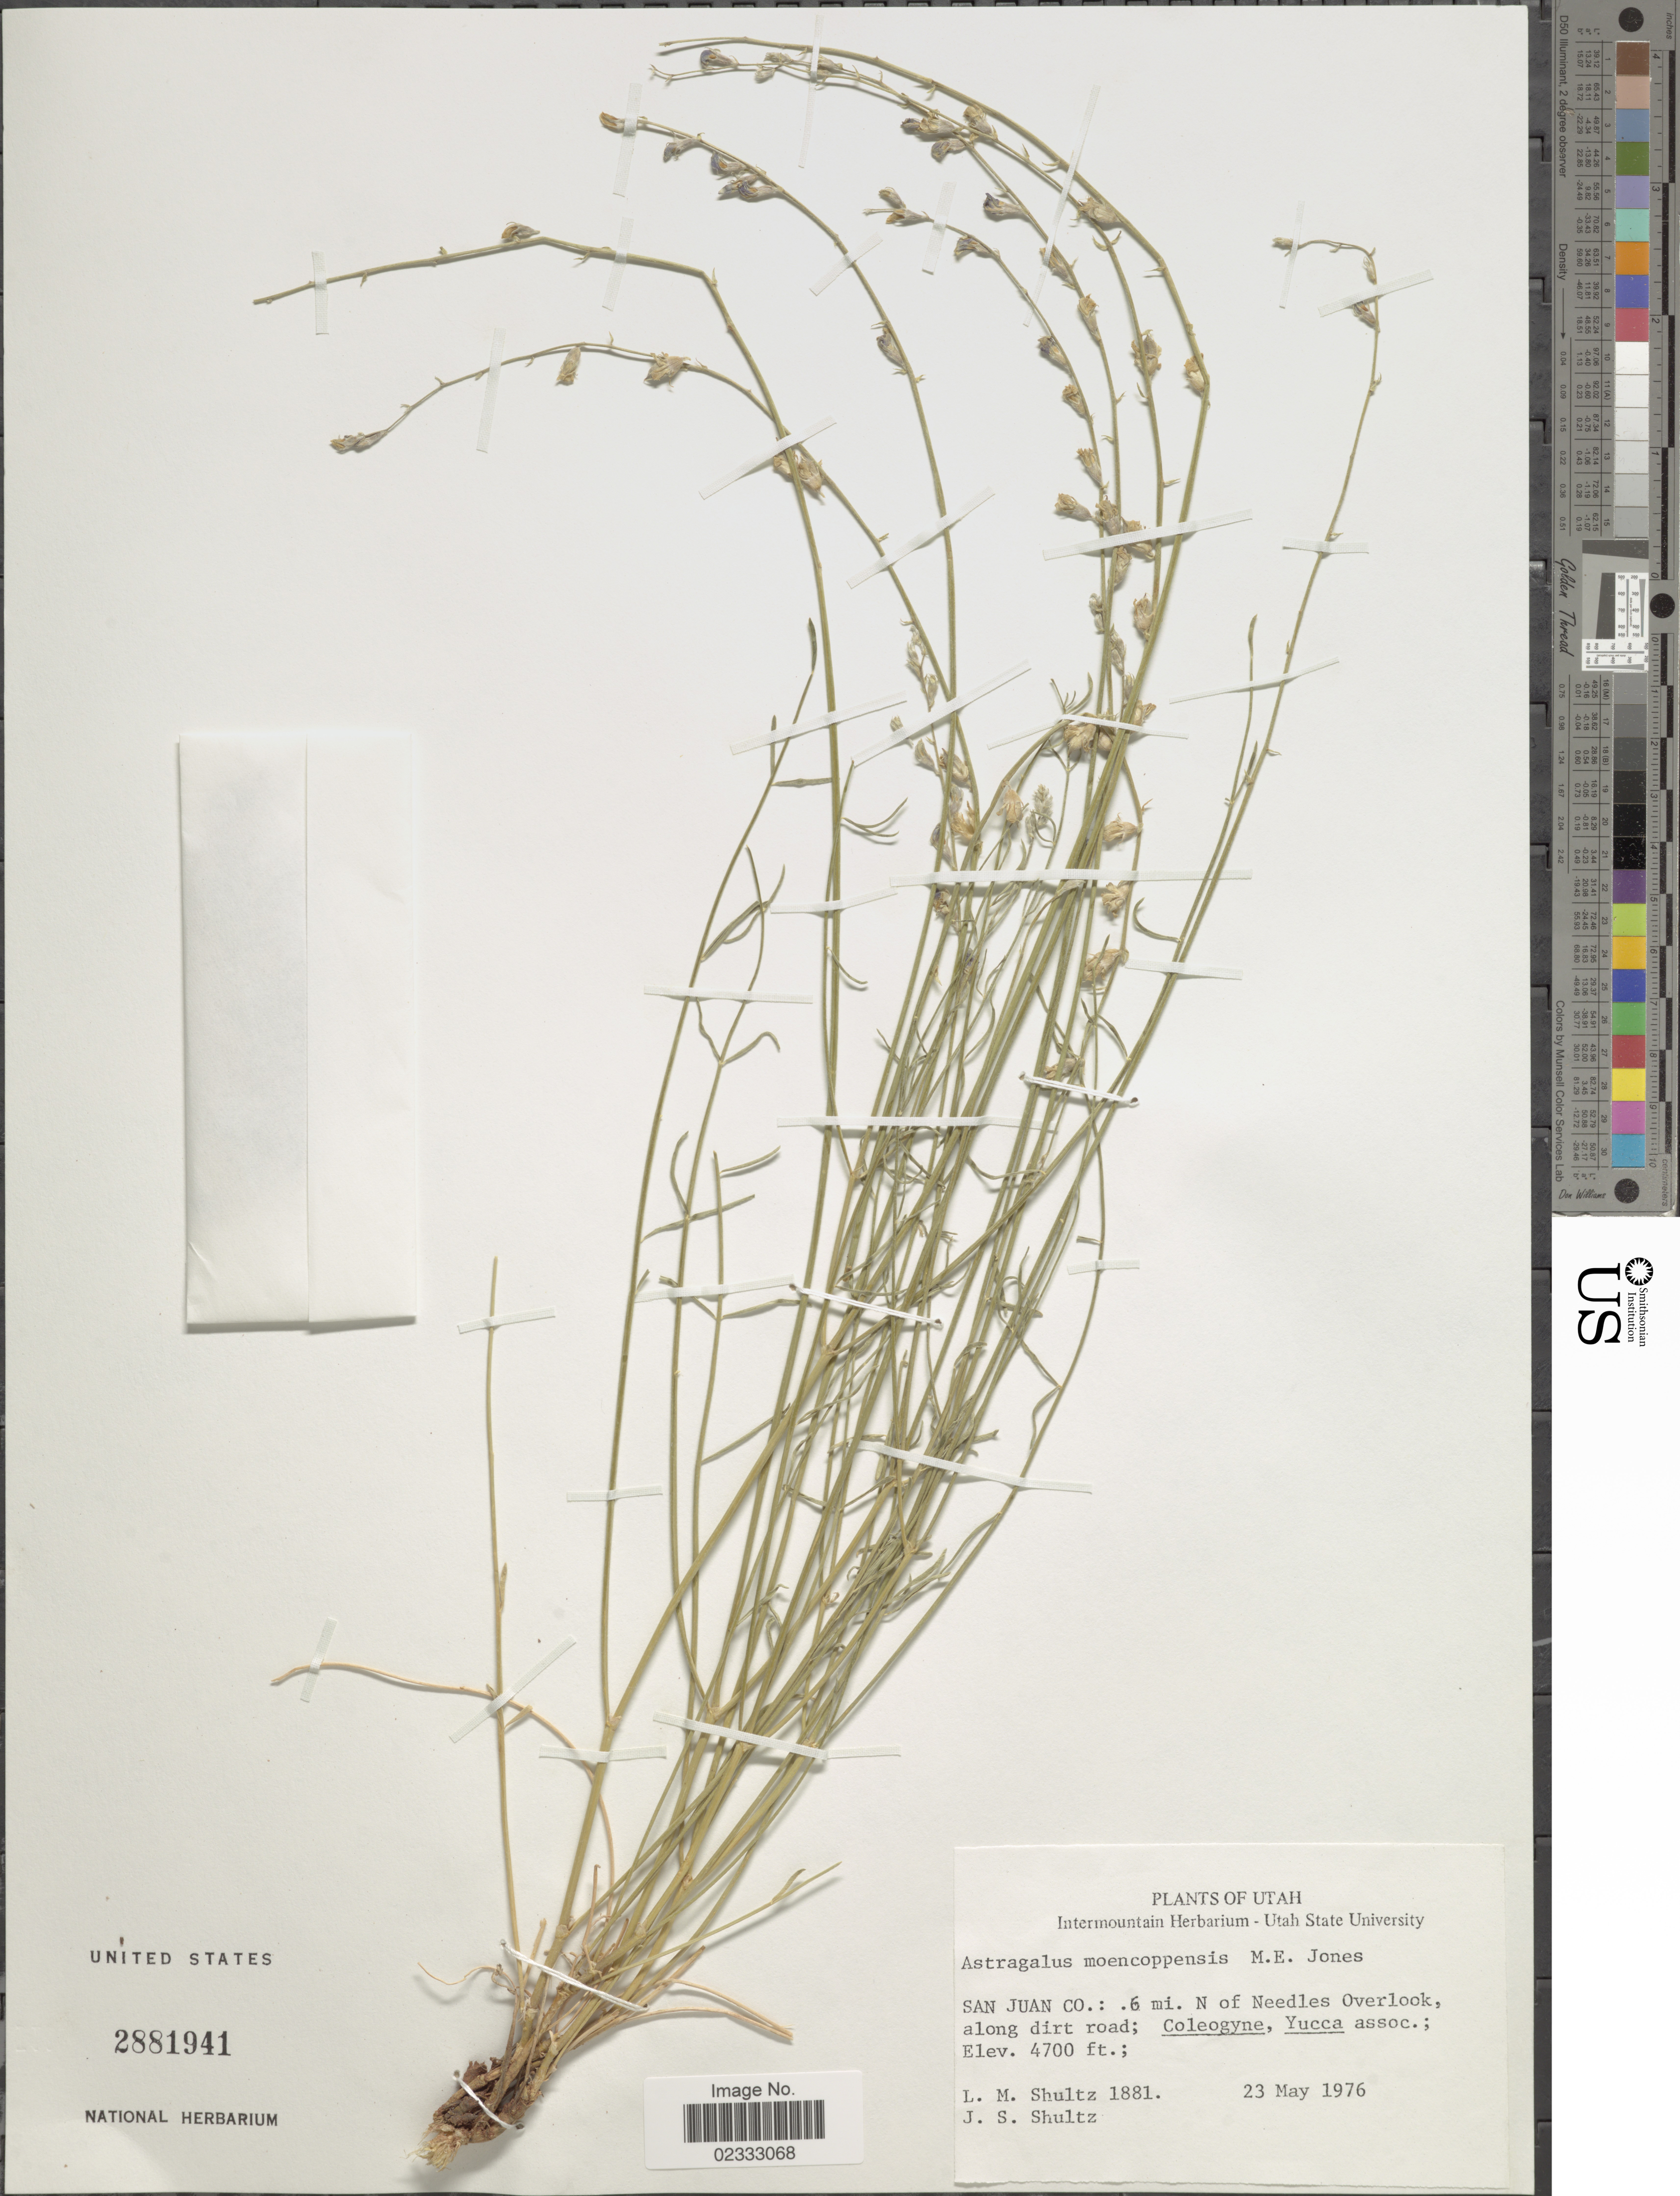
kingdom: Plantae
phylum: Tracheophyta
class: Magnoliopsida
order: Fabales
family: Fabaceae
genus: Astragalus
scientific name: Astragalus moencoppensis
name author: M.E. Jones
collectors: L. Schultz & J. Schultz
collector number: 1881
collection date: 1976-05-23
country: United States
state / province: Utah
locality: San Juan Co.: 6 mi N of Needles Overlook along dirt road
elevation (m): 1433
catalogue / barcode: US 2881941